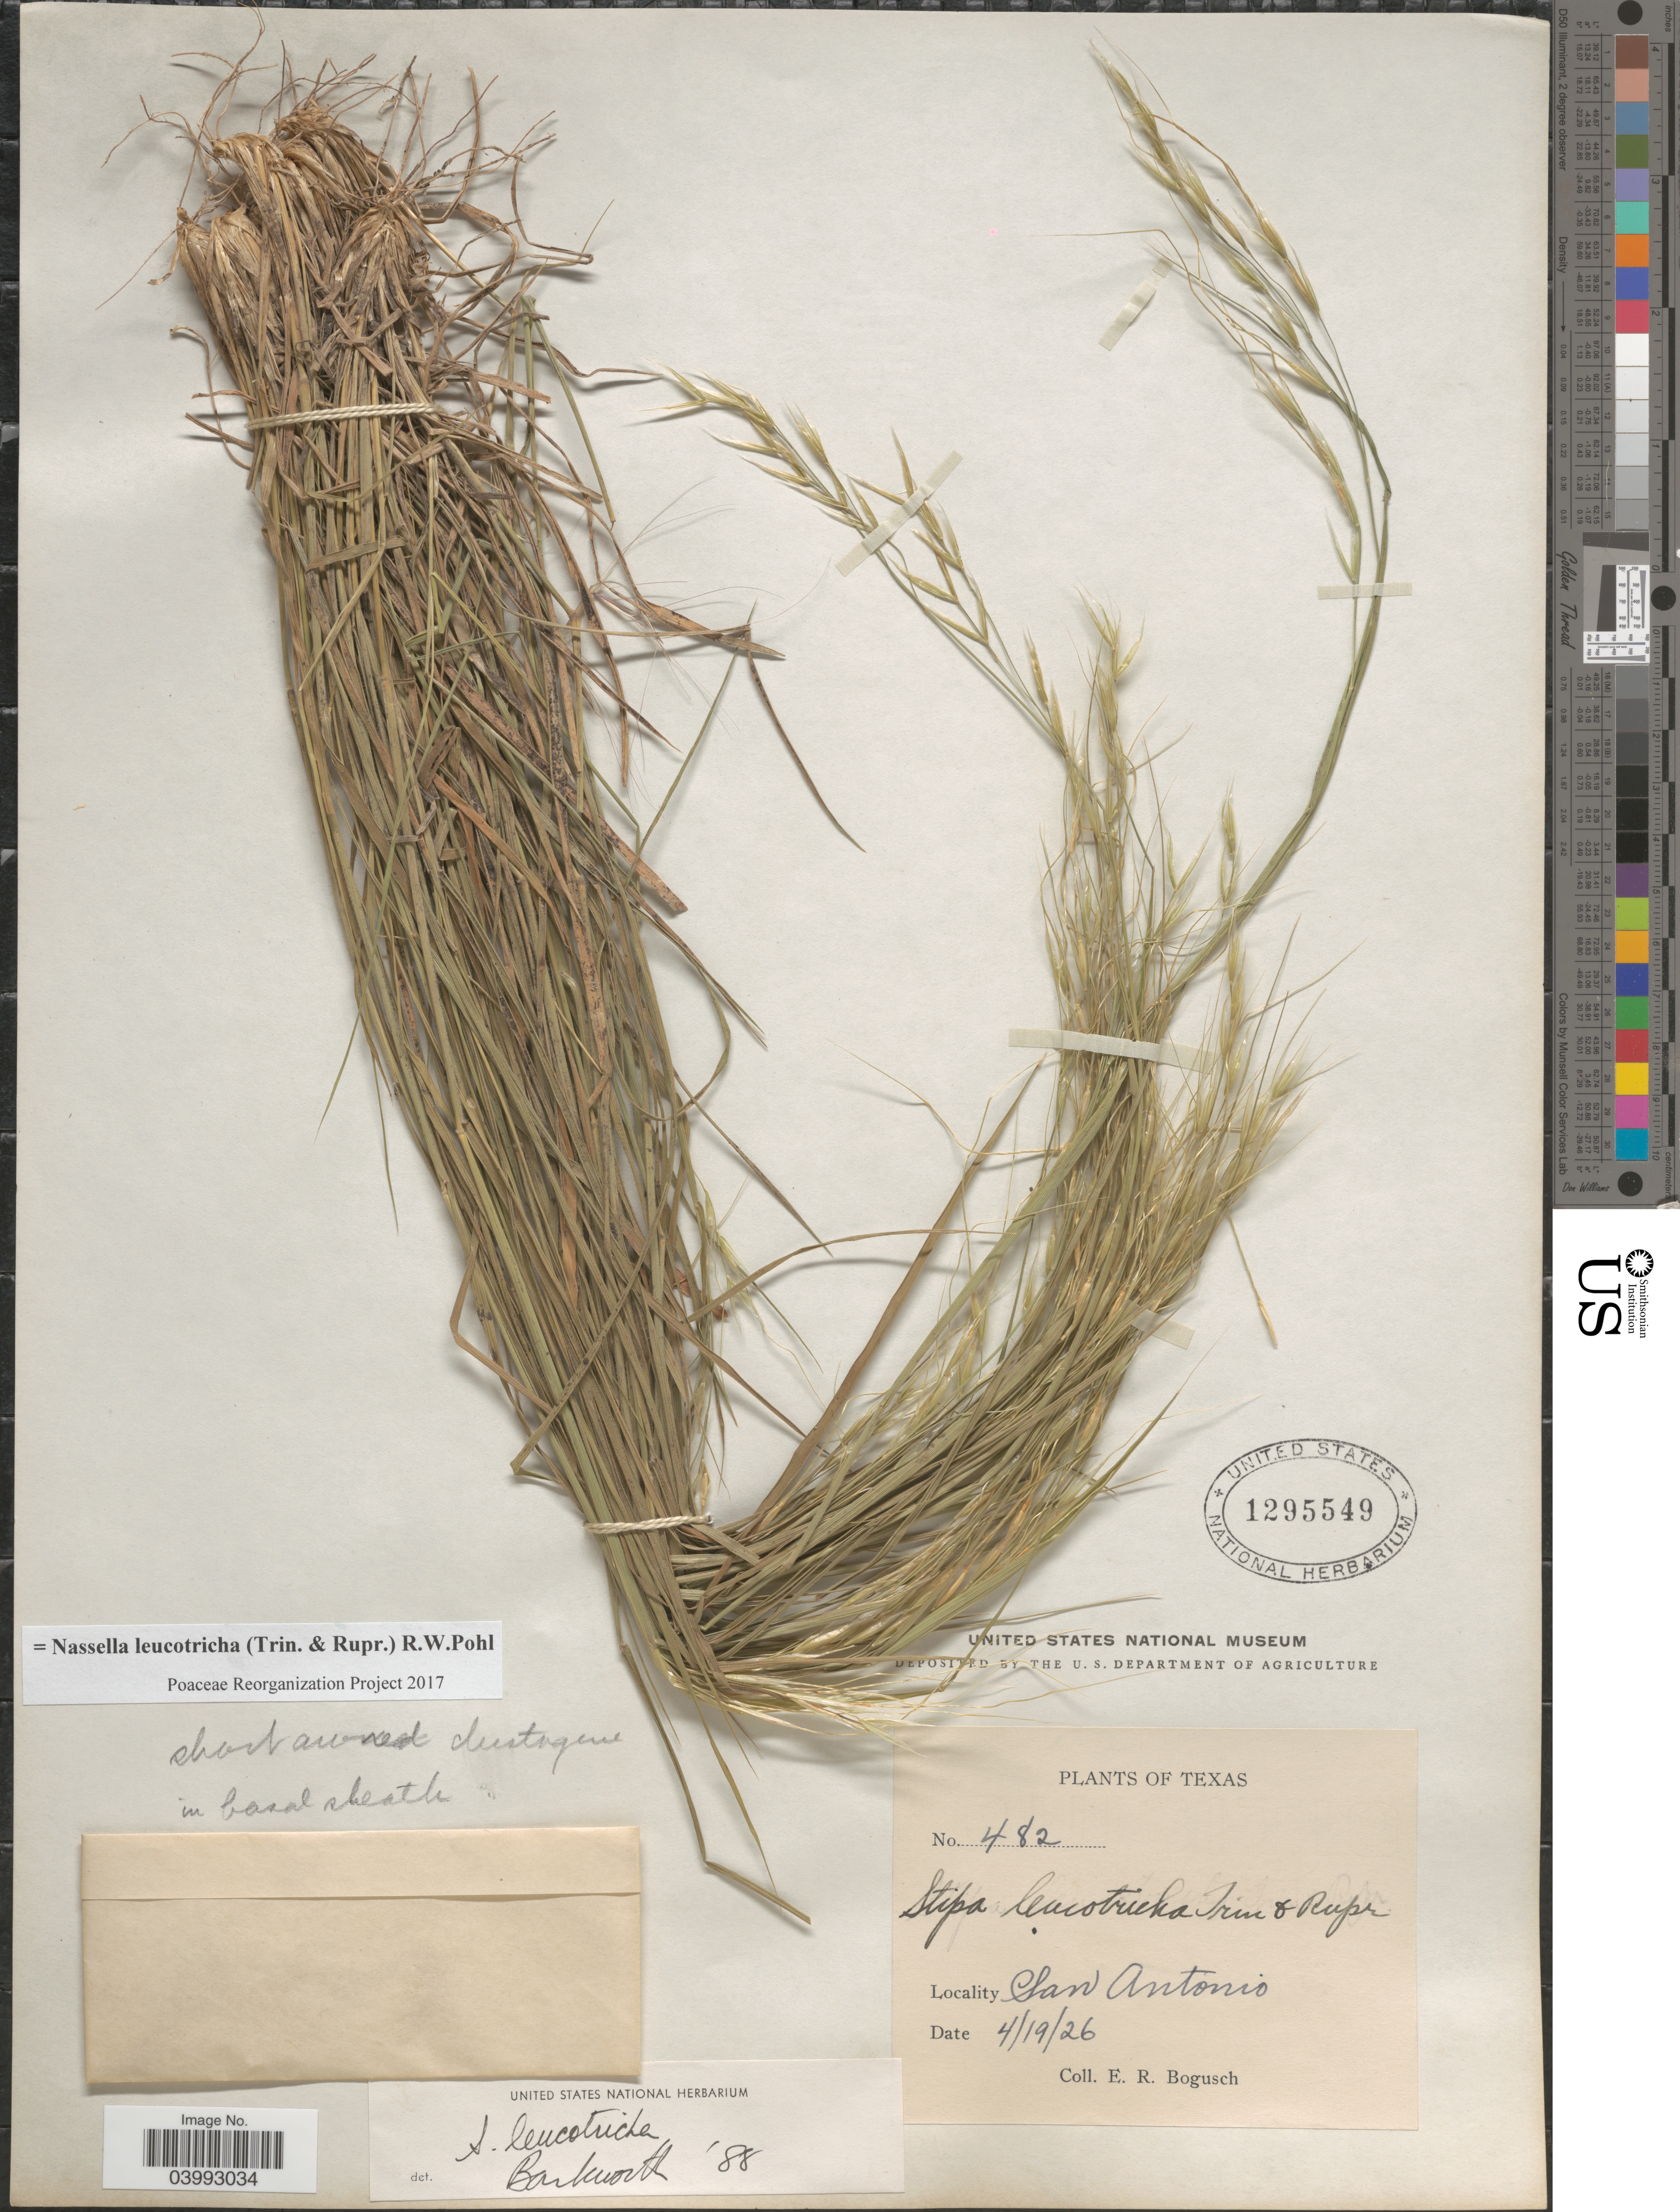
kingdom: Plantae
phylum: Tracheophyta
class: Liliopsida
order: Poales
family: Poaceae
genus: Nassella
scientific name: Nassella leucotricha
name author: (Trin. & Rupr.) R.W. Pohl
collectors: E. Bogusch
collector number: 482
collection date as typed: Transcribed d/m/y: 19/4/26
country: United States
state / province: Texas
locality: San Antonio.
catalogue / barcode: US 1295549